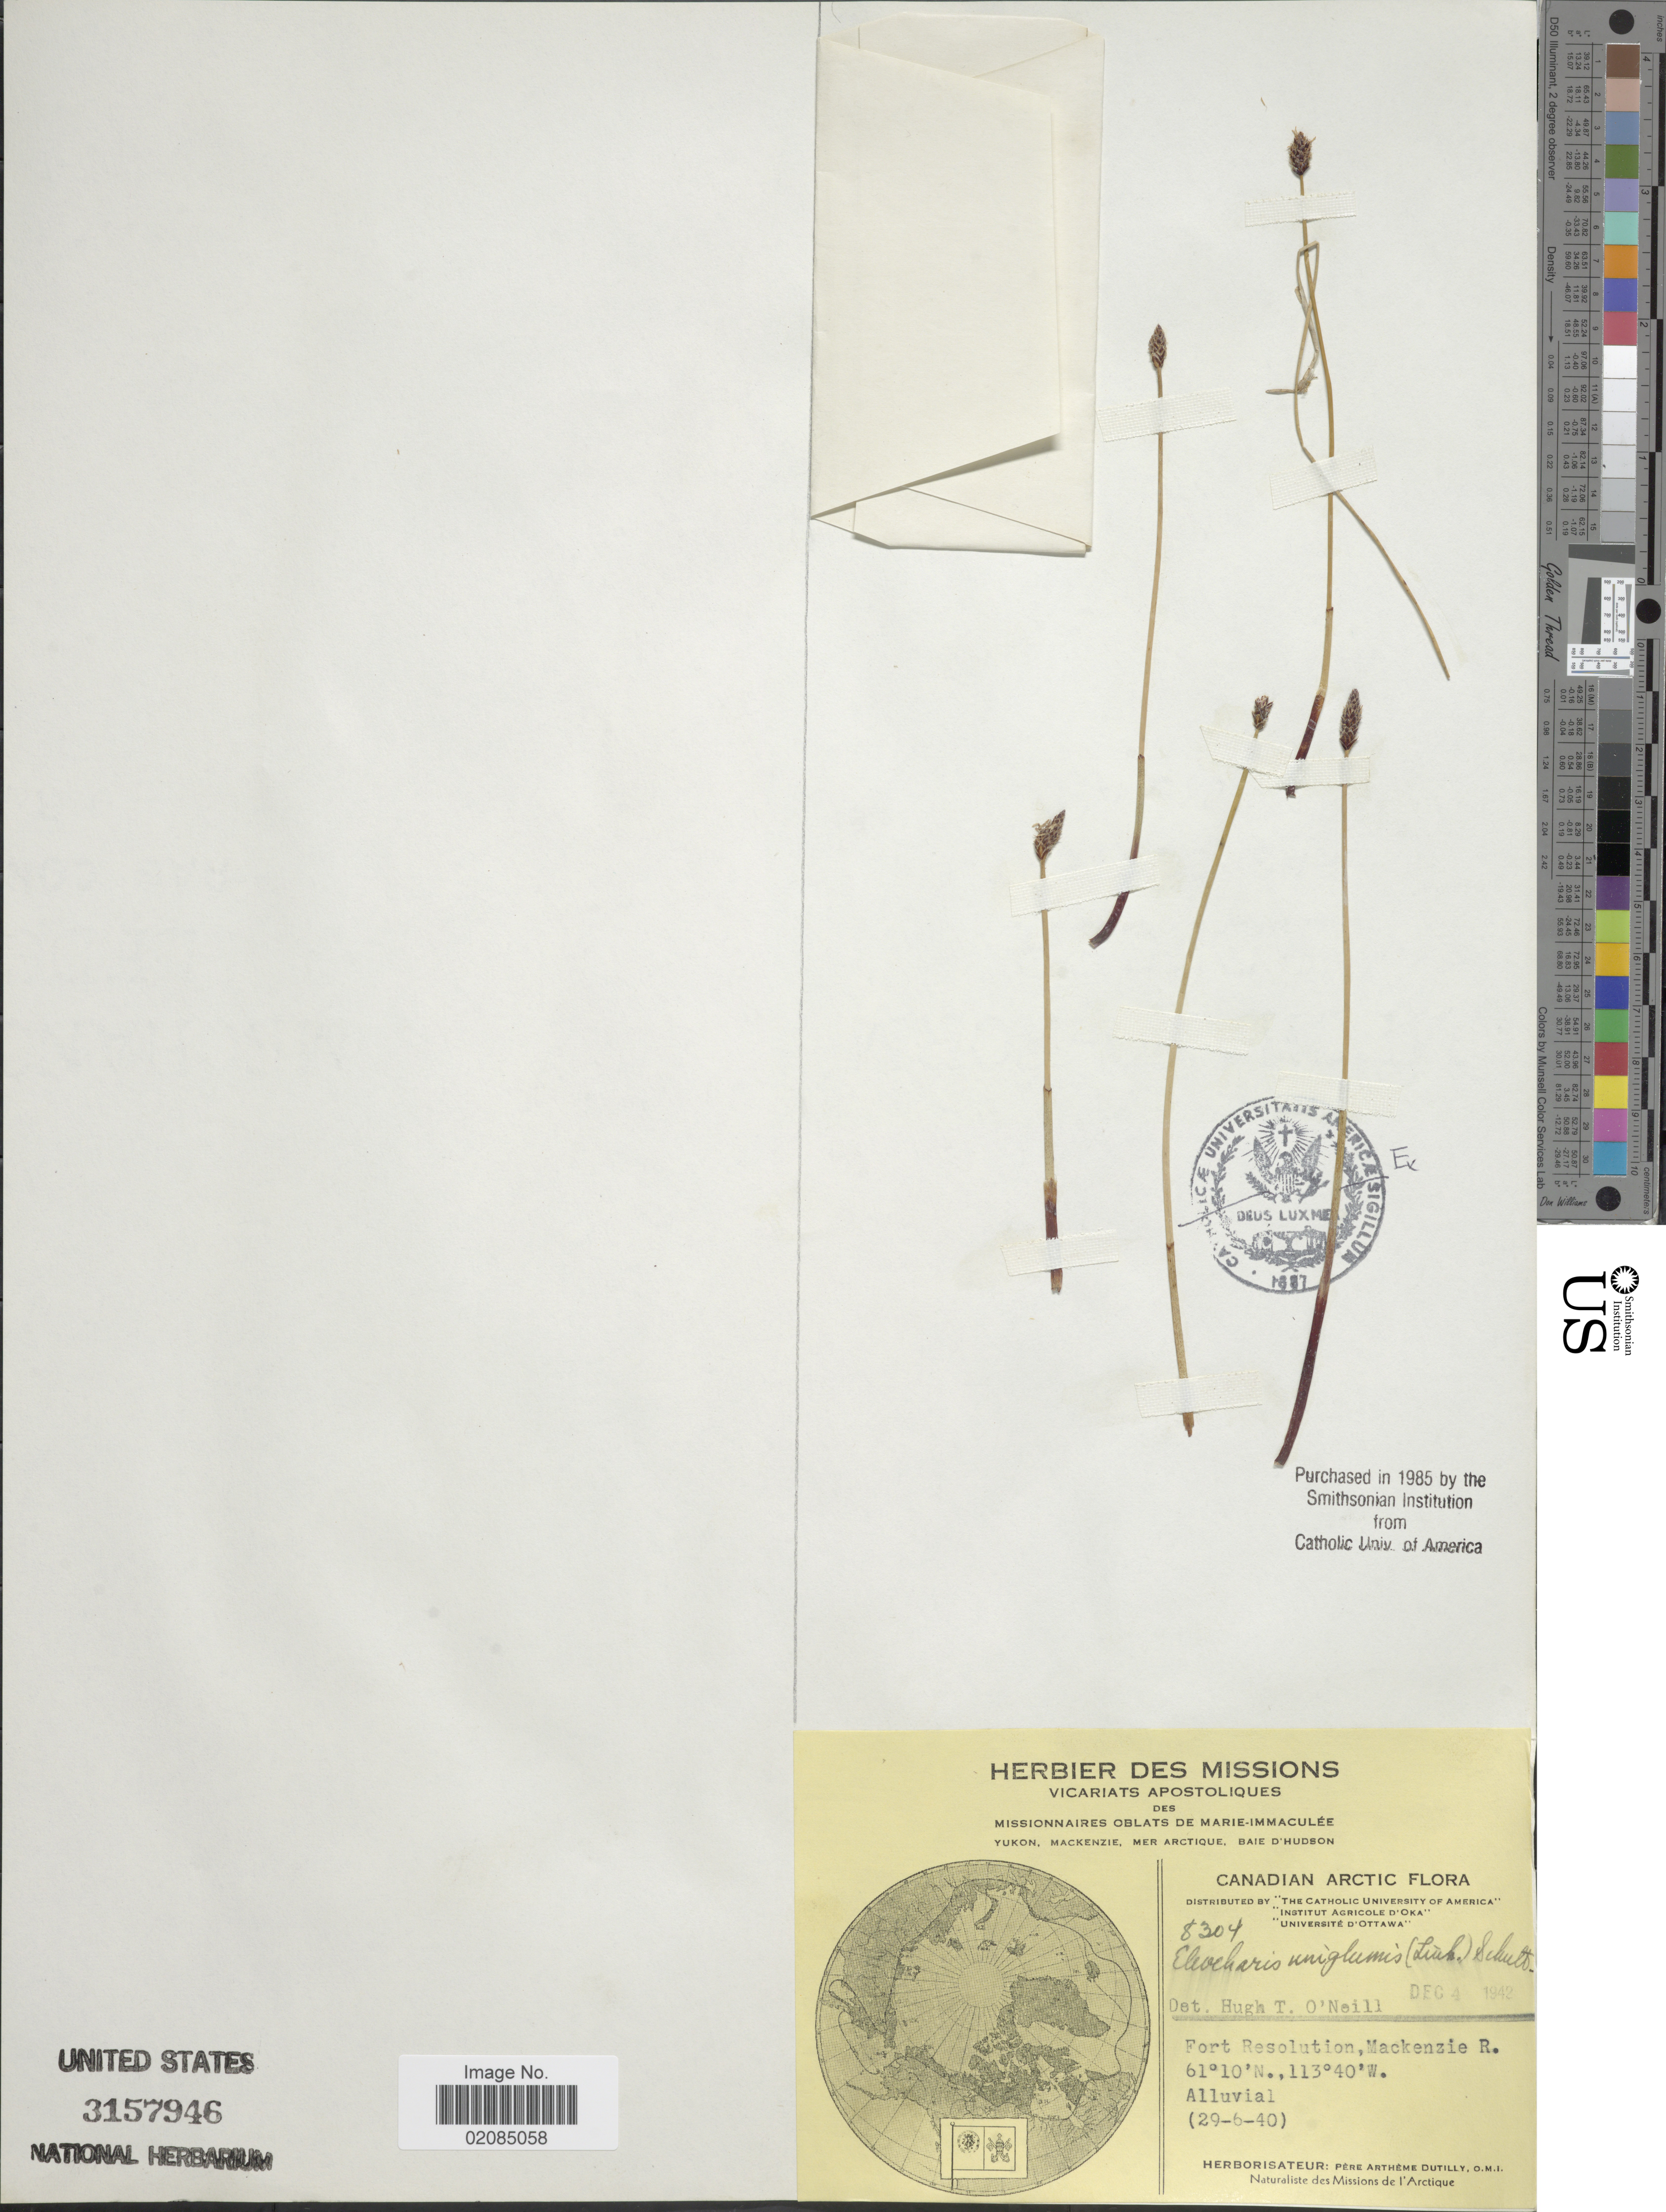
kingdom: Plantae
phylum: Tracheophyta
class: Liliopsida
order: Poales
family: Cyperaceae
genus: Eleocharis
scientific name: Eleocharis uniglumis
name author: (Link) Schult.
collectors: P. Dutilly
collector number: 8304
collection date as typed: Transcribed d/m/y: 29/6/40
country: Canada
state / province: Northwest Territories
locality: Canadian Arctic, Fort Resolution, Mackenzie R.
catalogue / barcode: US 3157946